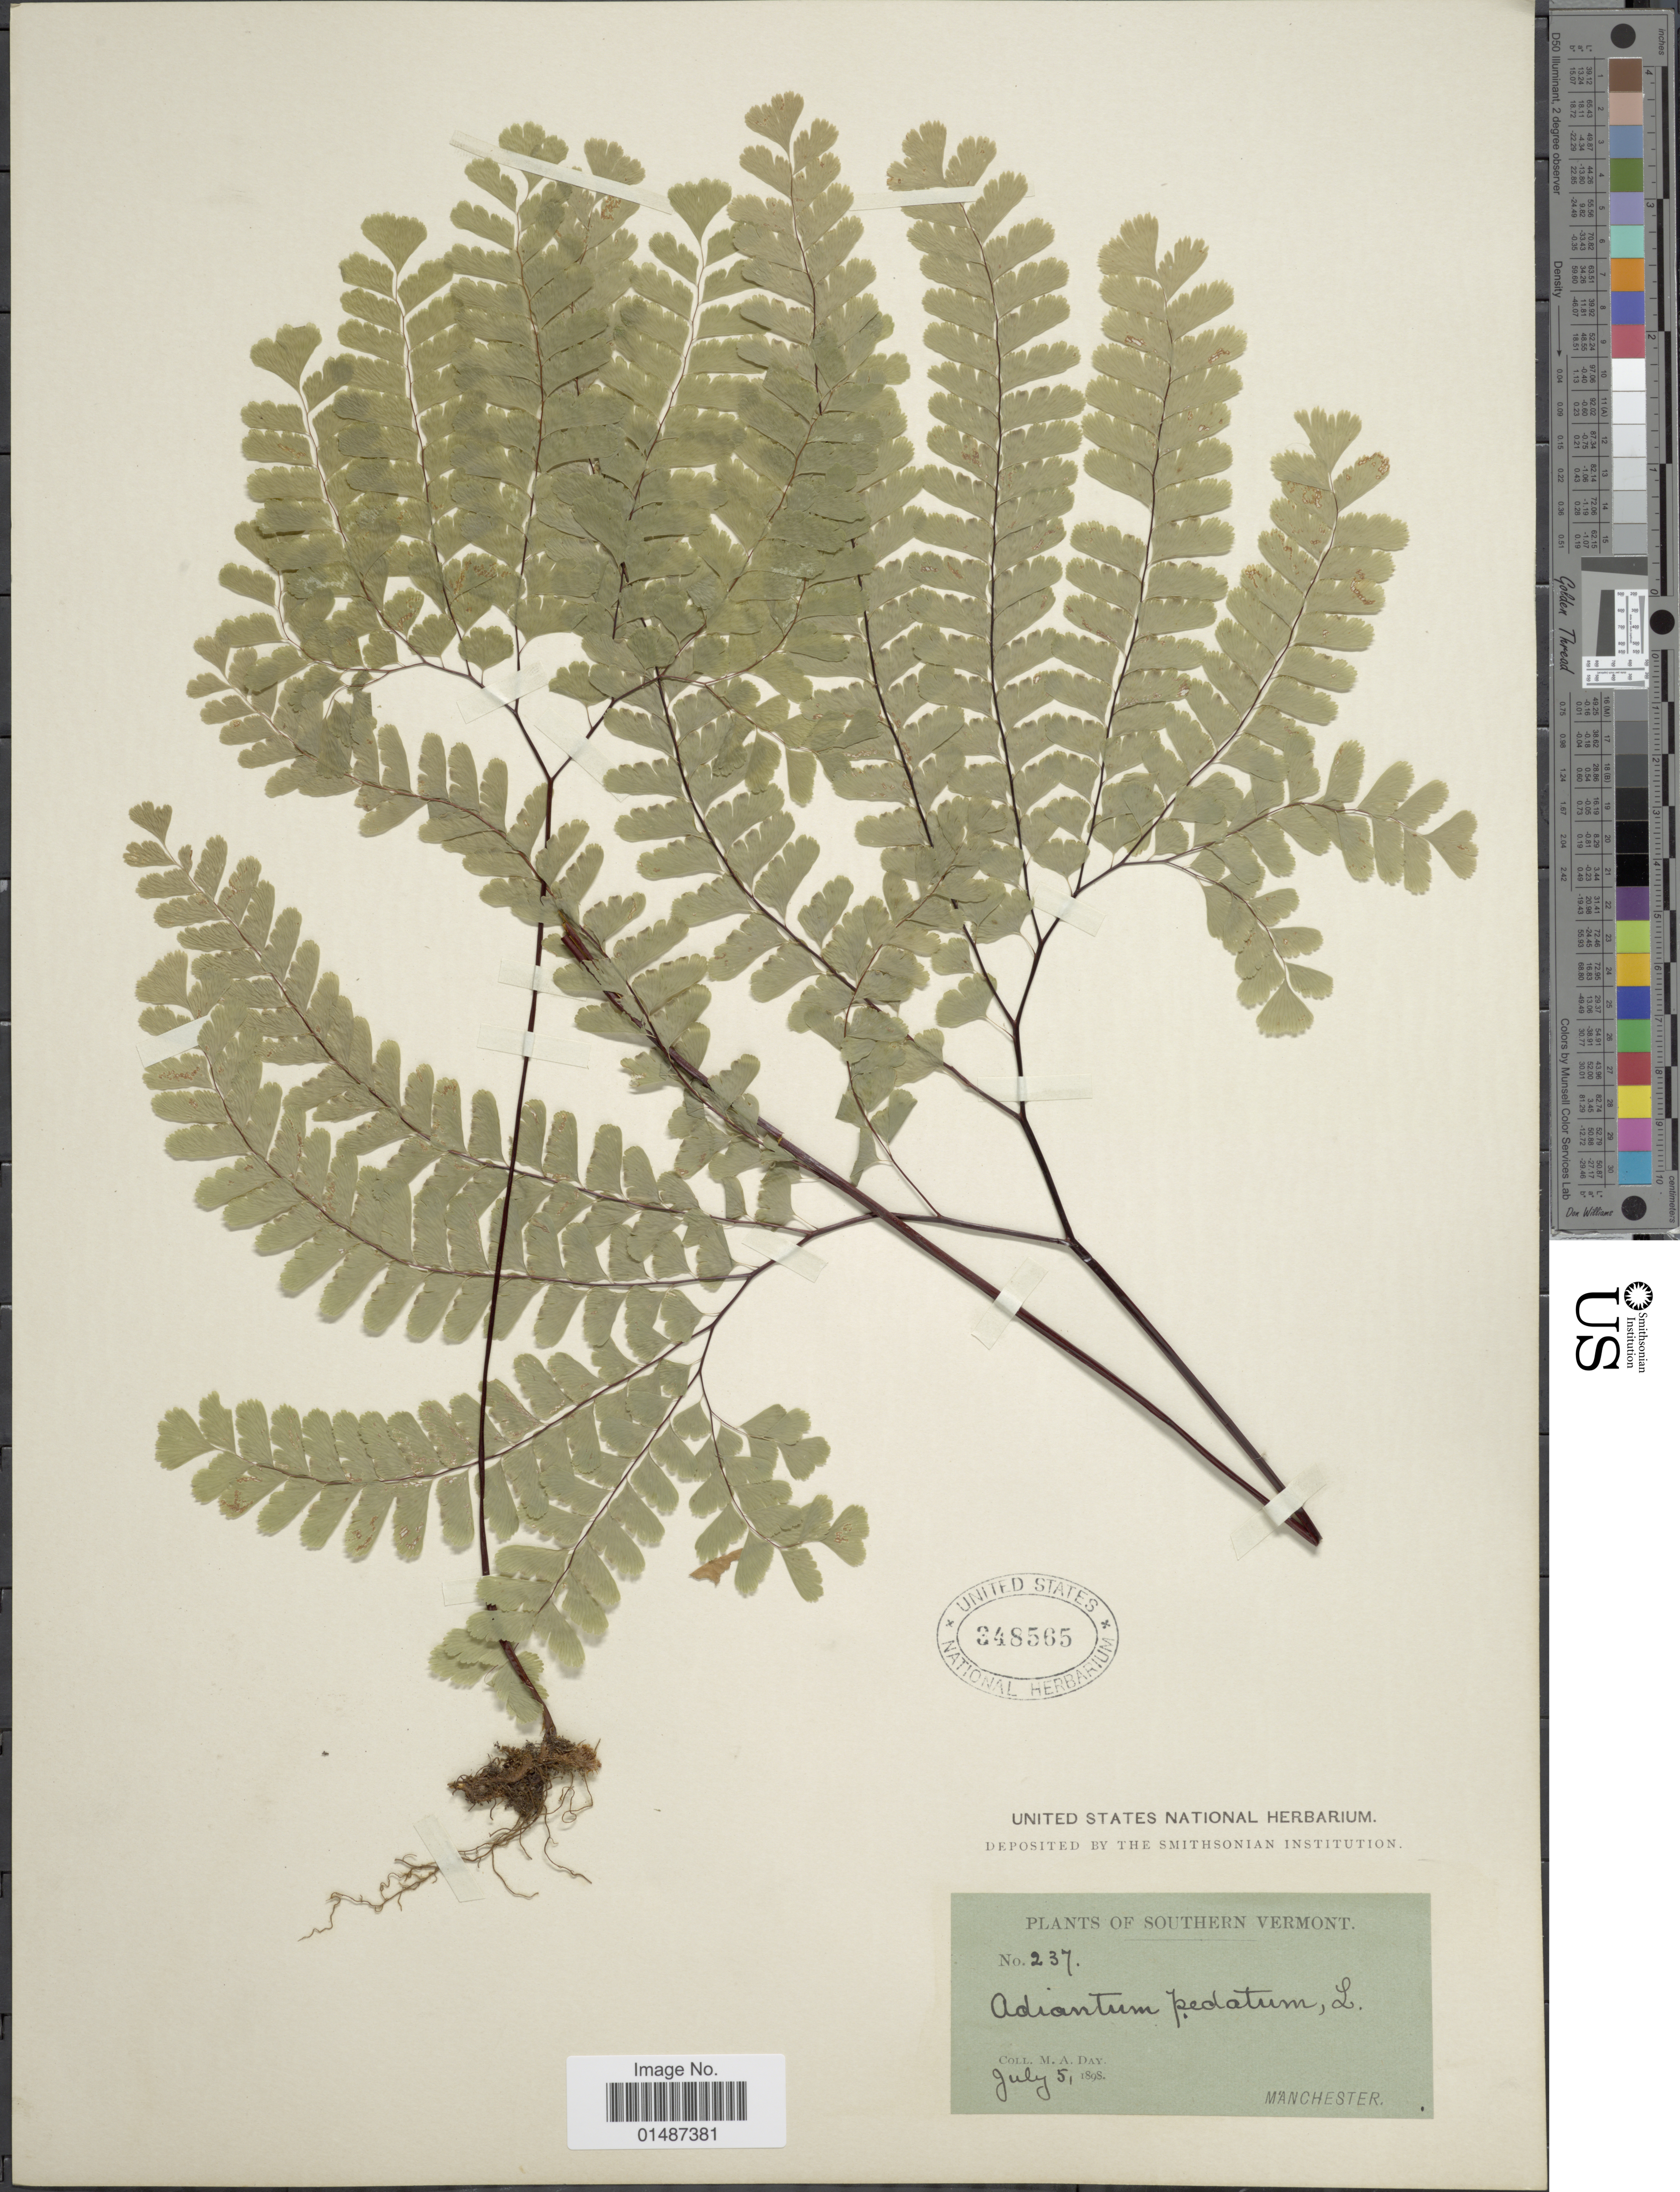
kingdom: Plantae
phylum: Tracheophyta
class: Polypodiopsida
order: Polypodiales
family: Pteridaceae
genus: Adiantum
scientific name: Adiantum pedatum var. pedatum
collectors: M. Day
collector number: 237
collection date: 1898-07-05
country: United States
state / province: Vermont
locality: Southern Vermont. Manchaster.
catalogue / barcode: US 348565